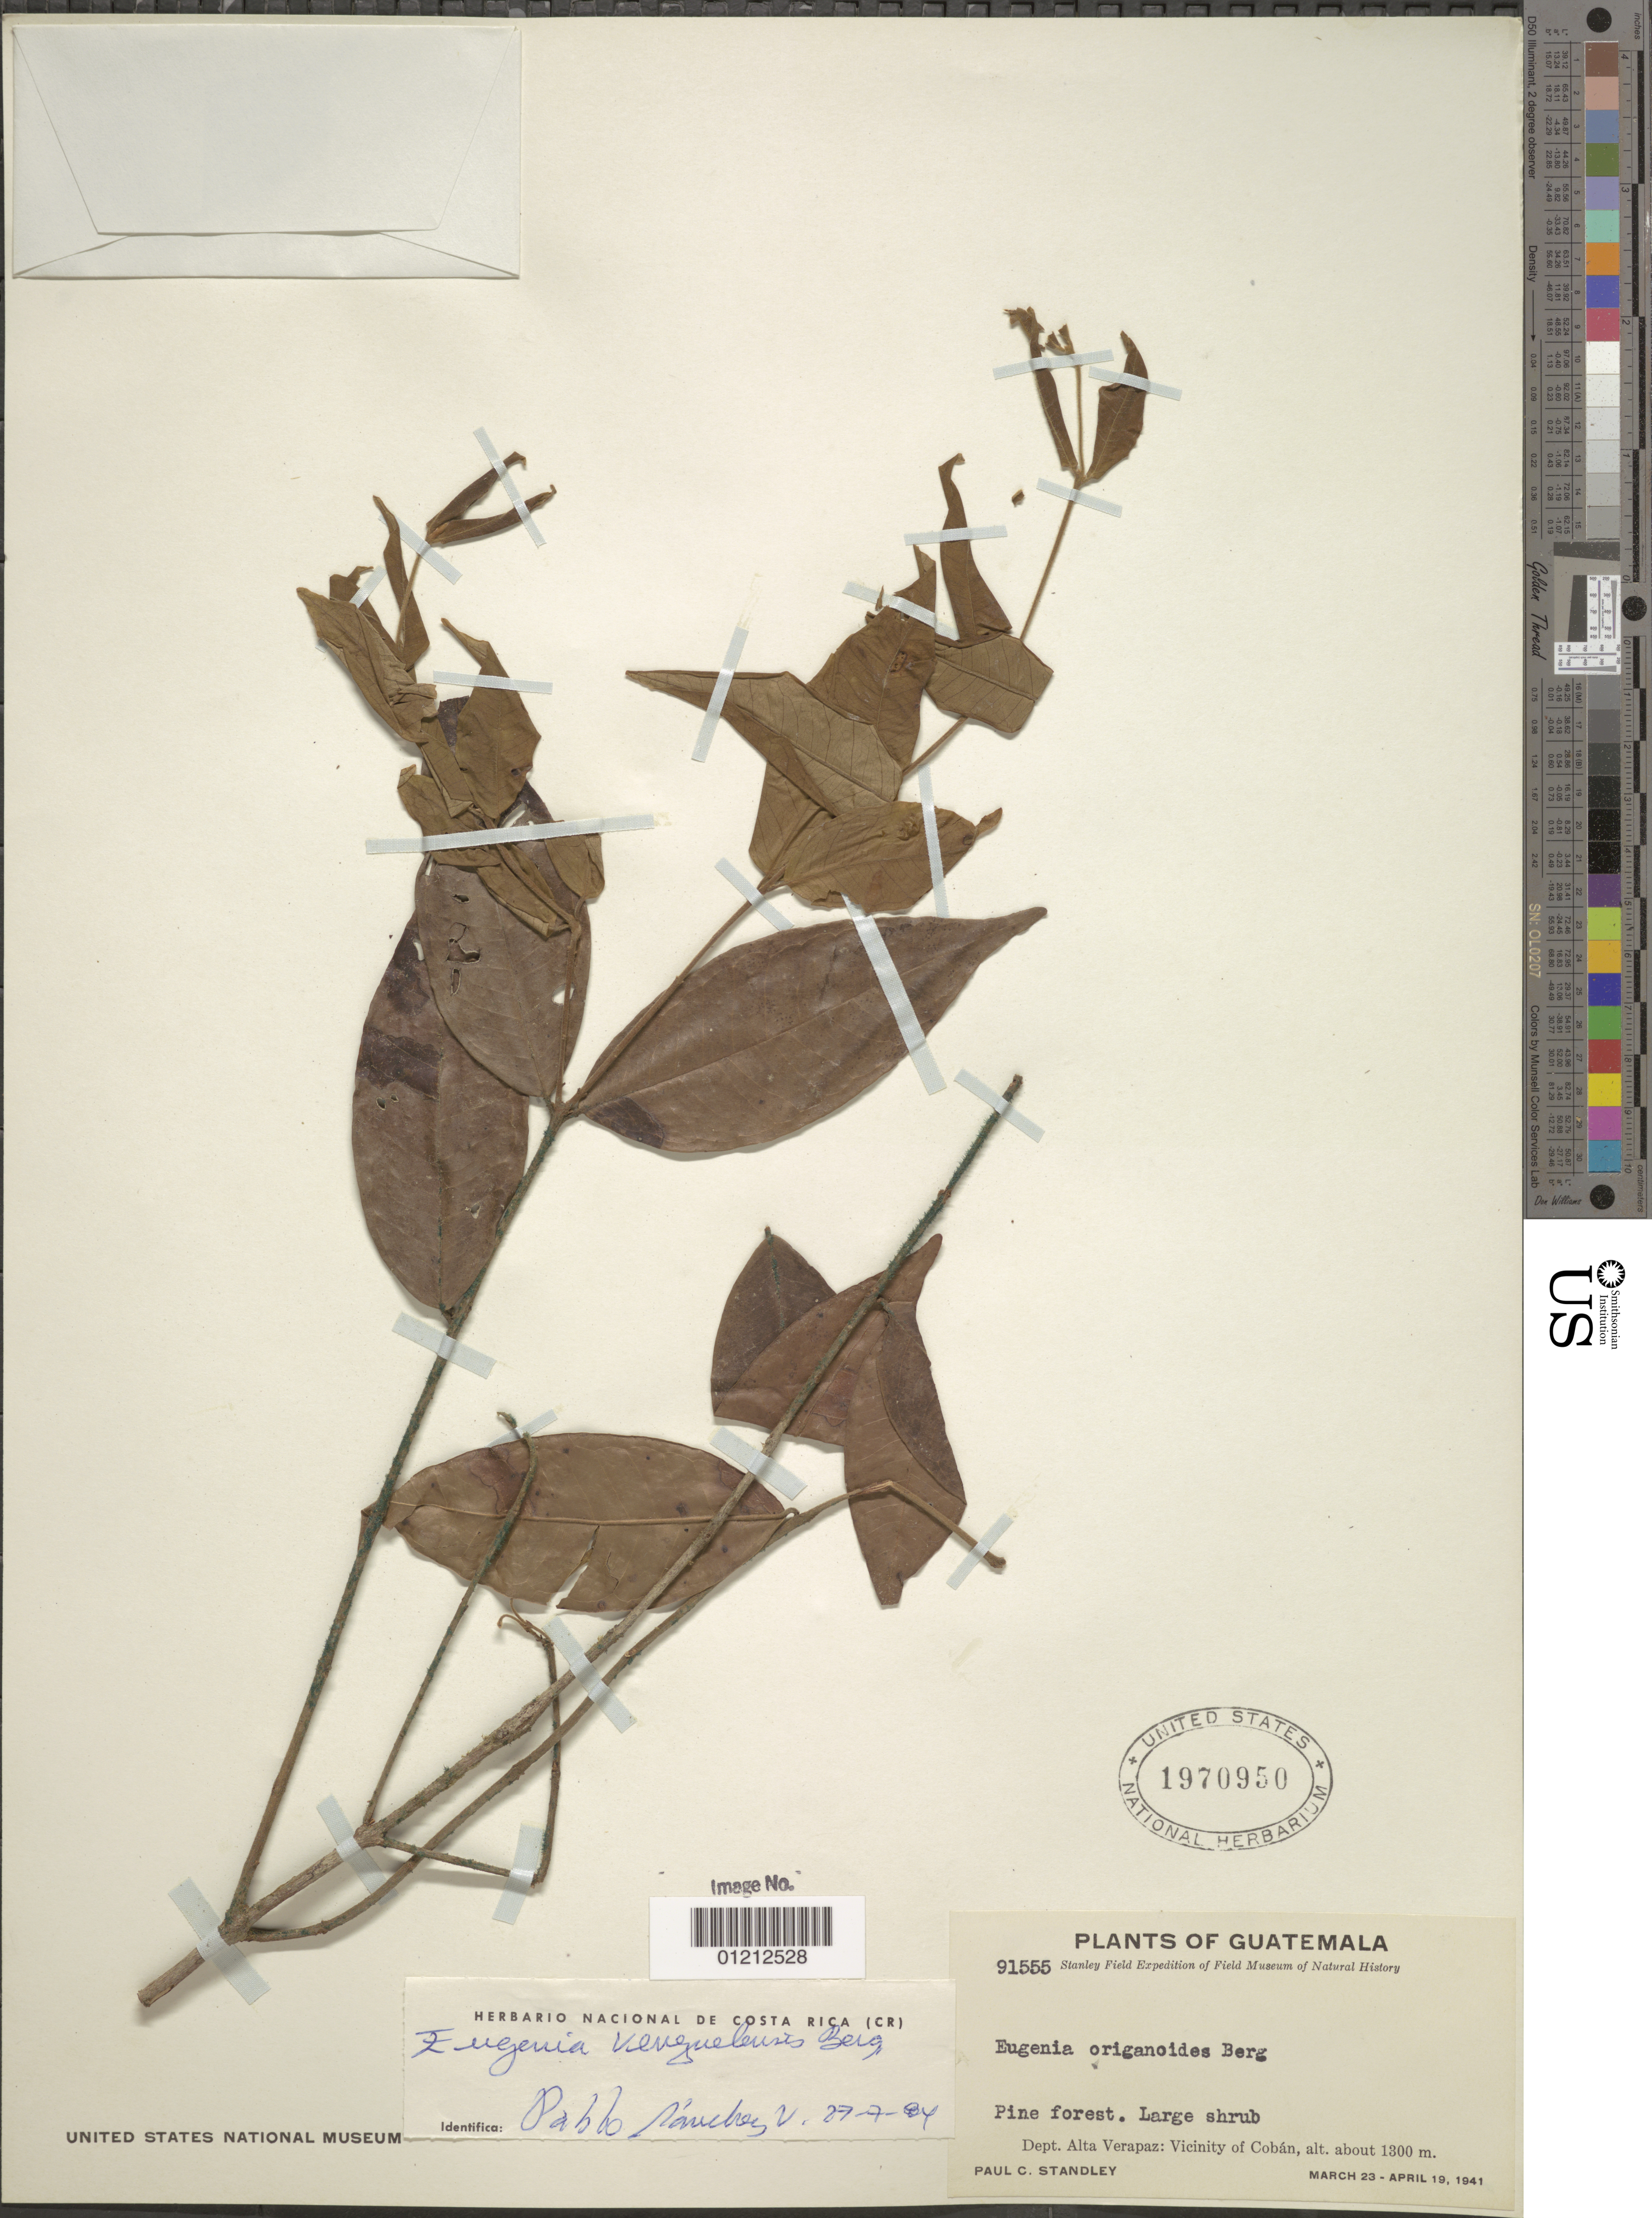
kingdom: Plantae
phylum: Tracheophyta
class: Magnoliopsida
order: Myrtales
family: Myrtaceae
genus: Eugenia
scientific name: Eugenia venezuelensis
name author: O. Berg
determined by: Sánchez Vindas, P. E.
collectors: P. C. Standley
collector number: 91555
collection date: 1941-03-23/1941-04-19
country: Guatemala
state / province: Alta Verapaz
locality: Vicinity of Coban.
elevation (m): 1300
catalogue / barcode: US 1970950